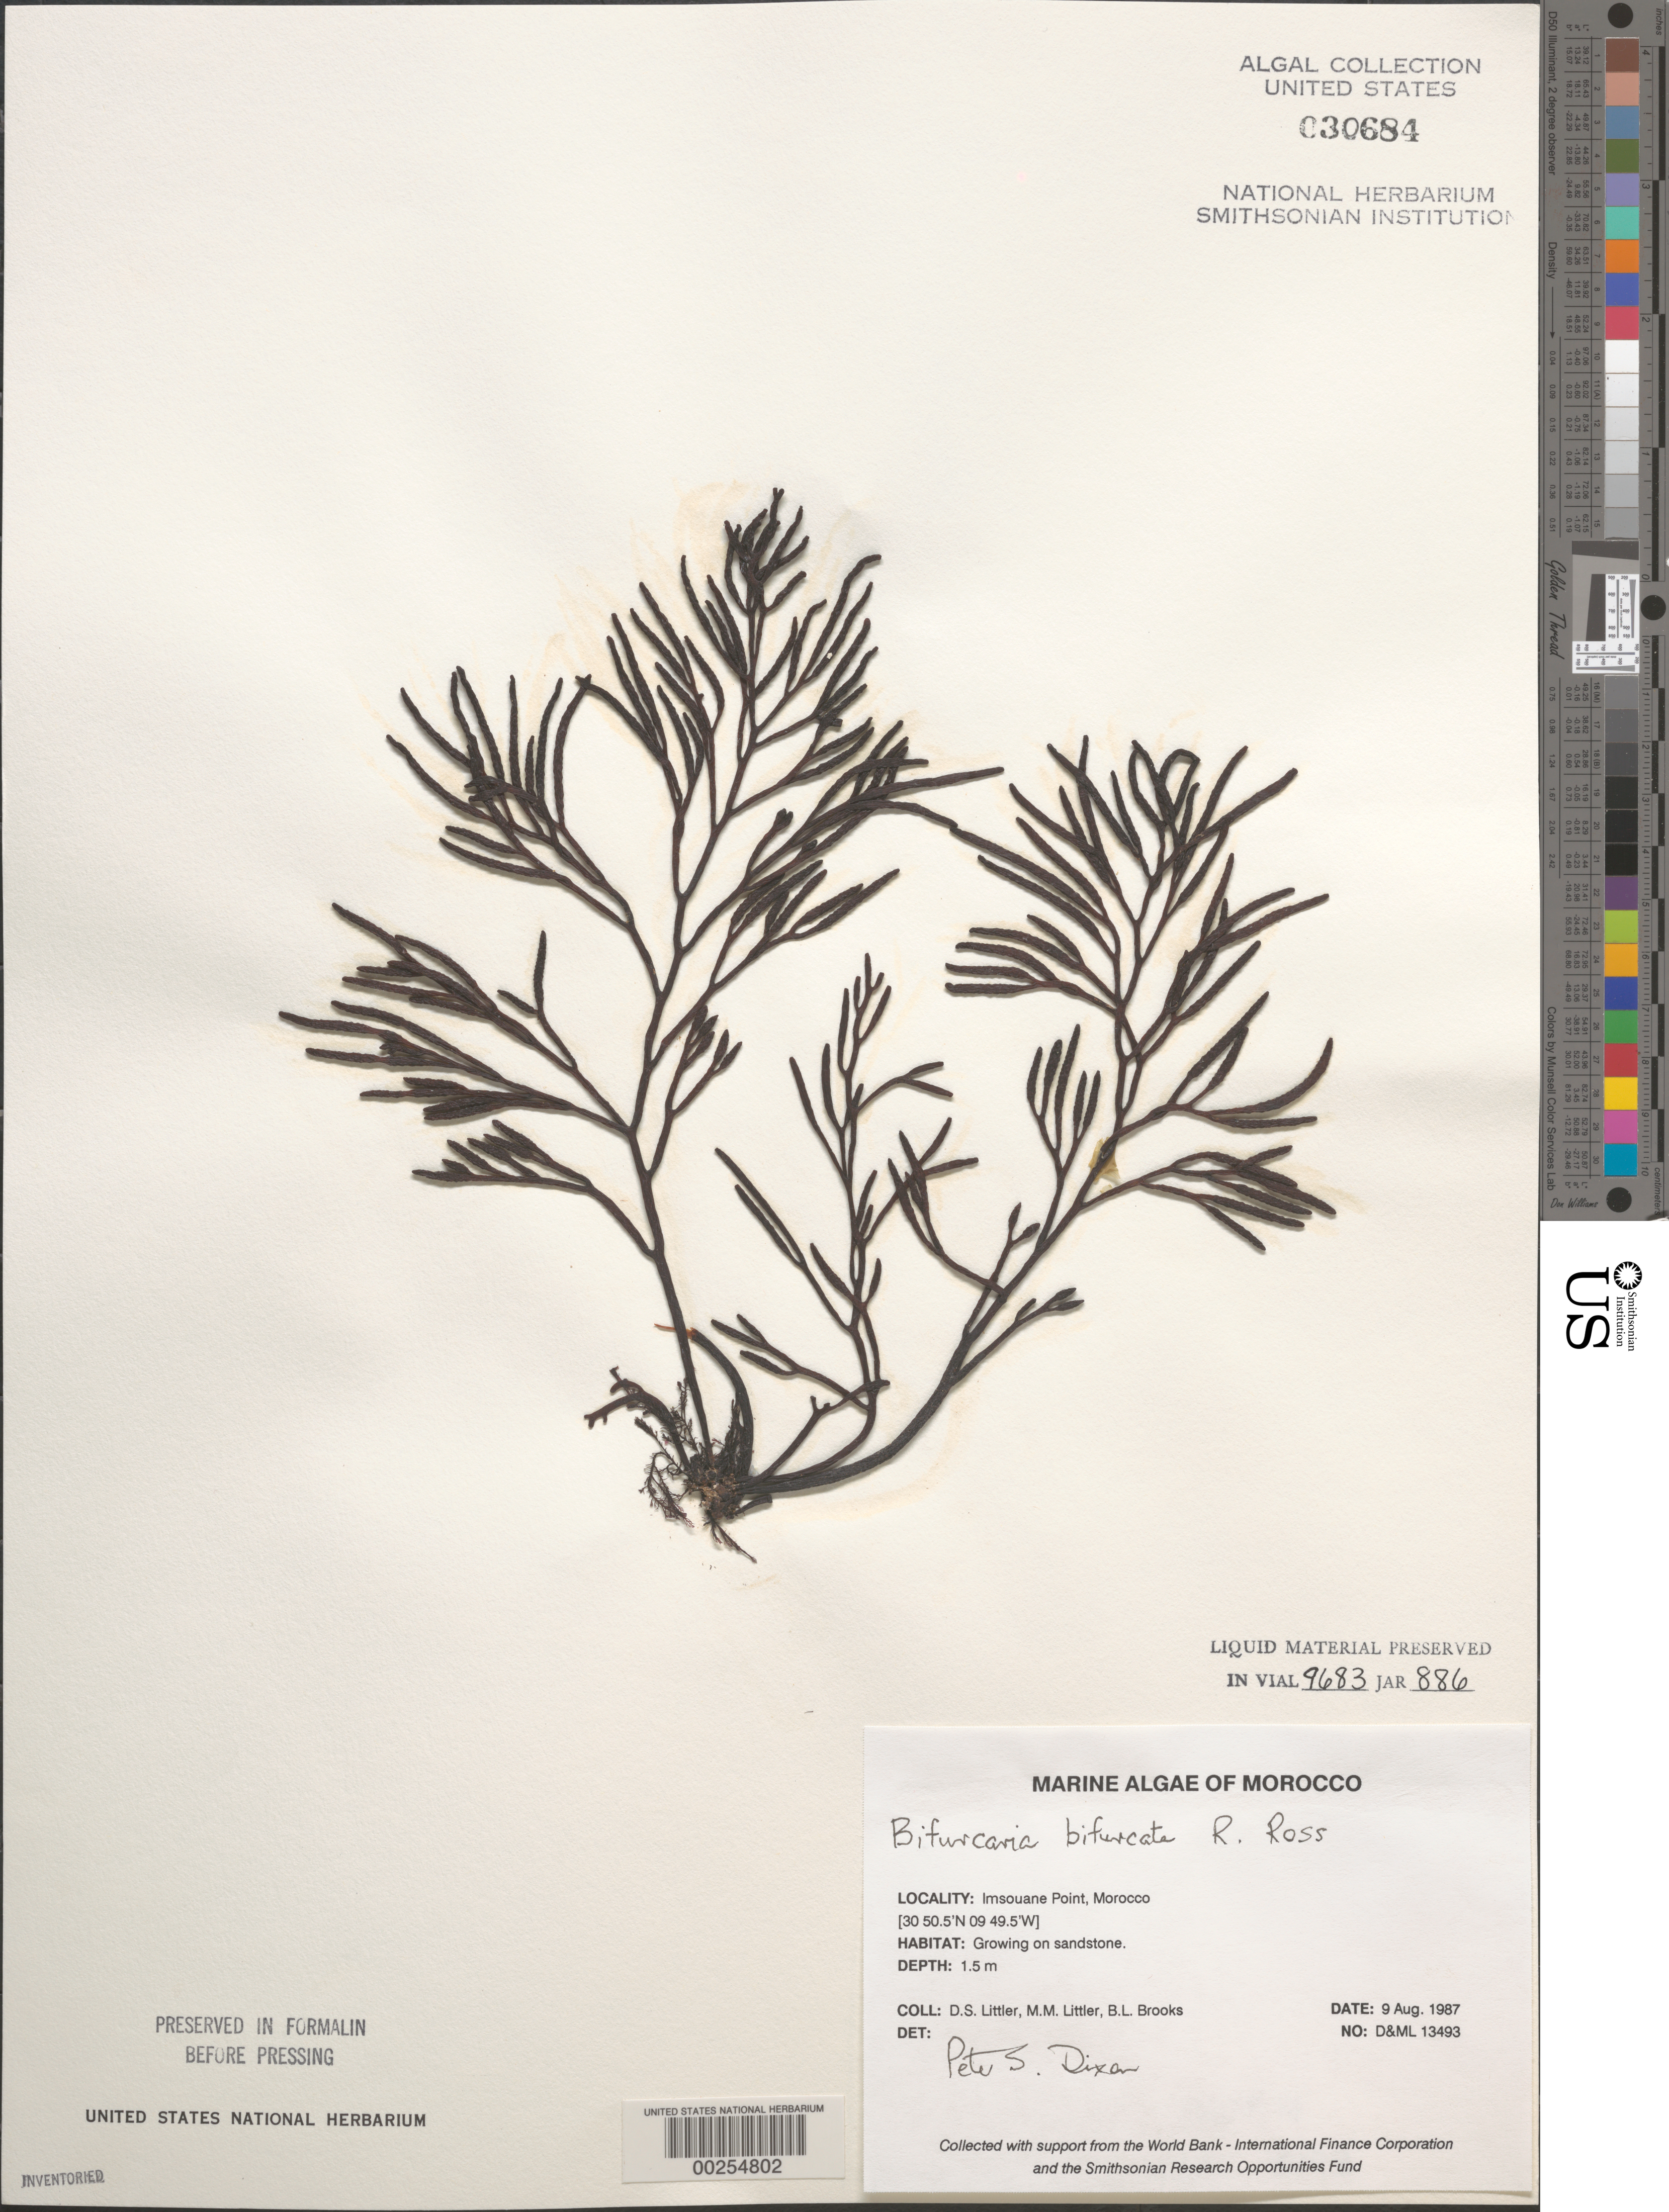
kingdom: Chromista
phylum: Ochrophyta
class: Phaeophyceae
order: Fucales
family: Sargassaceae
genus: Bifurcaria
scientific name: Bifurcaria bifurcata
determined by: Dixon, P. S.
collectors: D. S. Littler, M. M. Littler & B. Brooks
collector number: D&ML 13493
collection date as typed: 09 Aug 1987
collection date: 1987-08-09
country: Morocco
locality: Imsouane Point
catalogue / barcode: US 30684